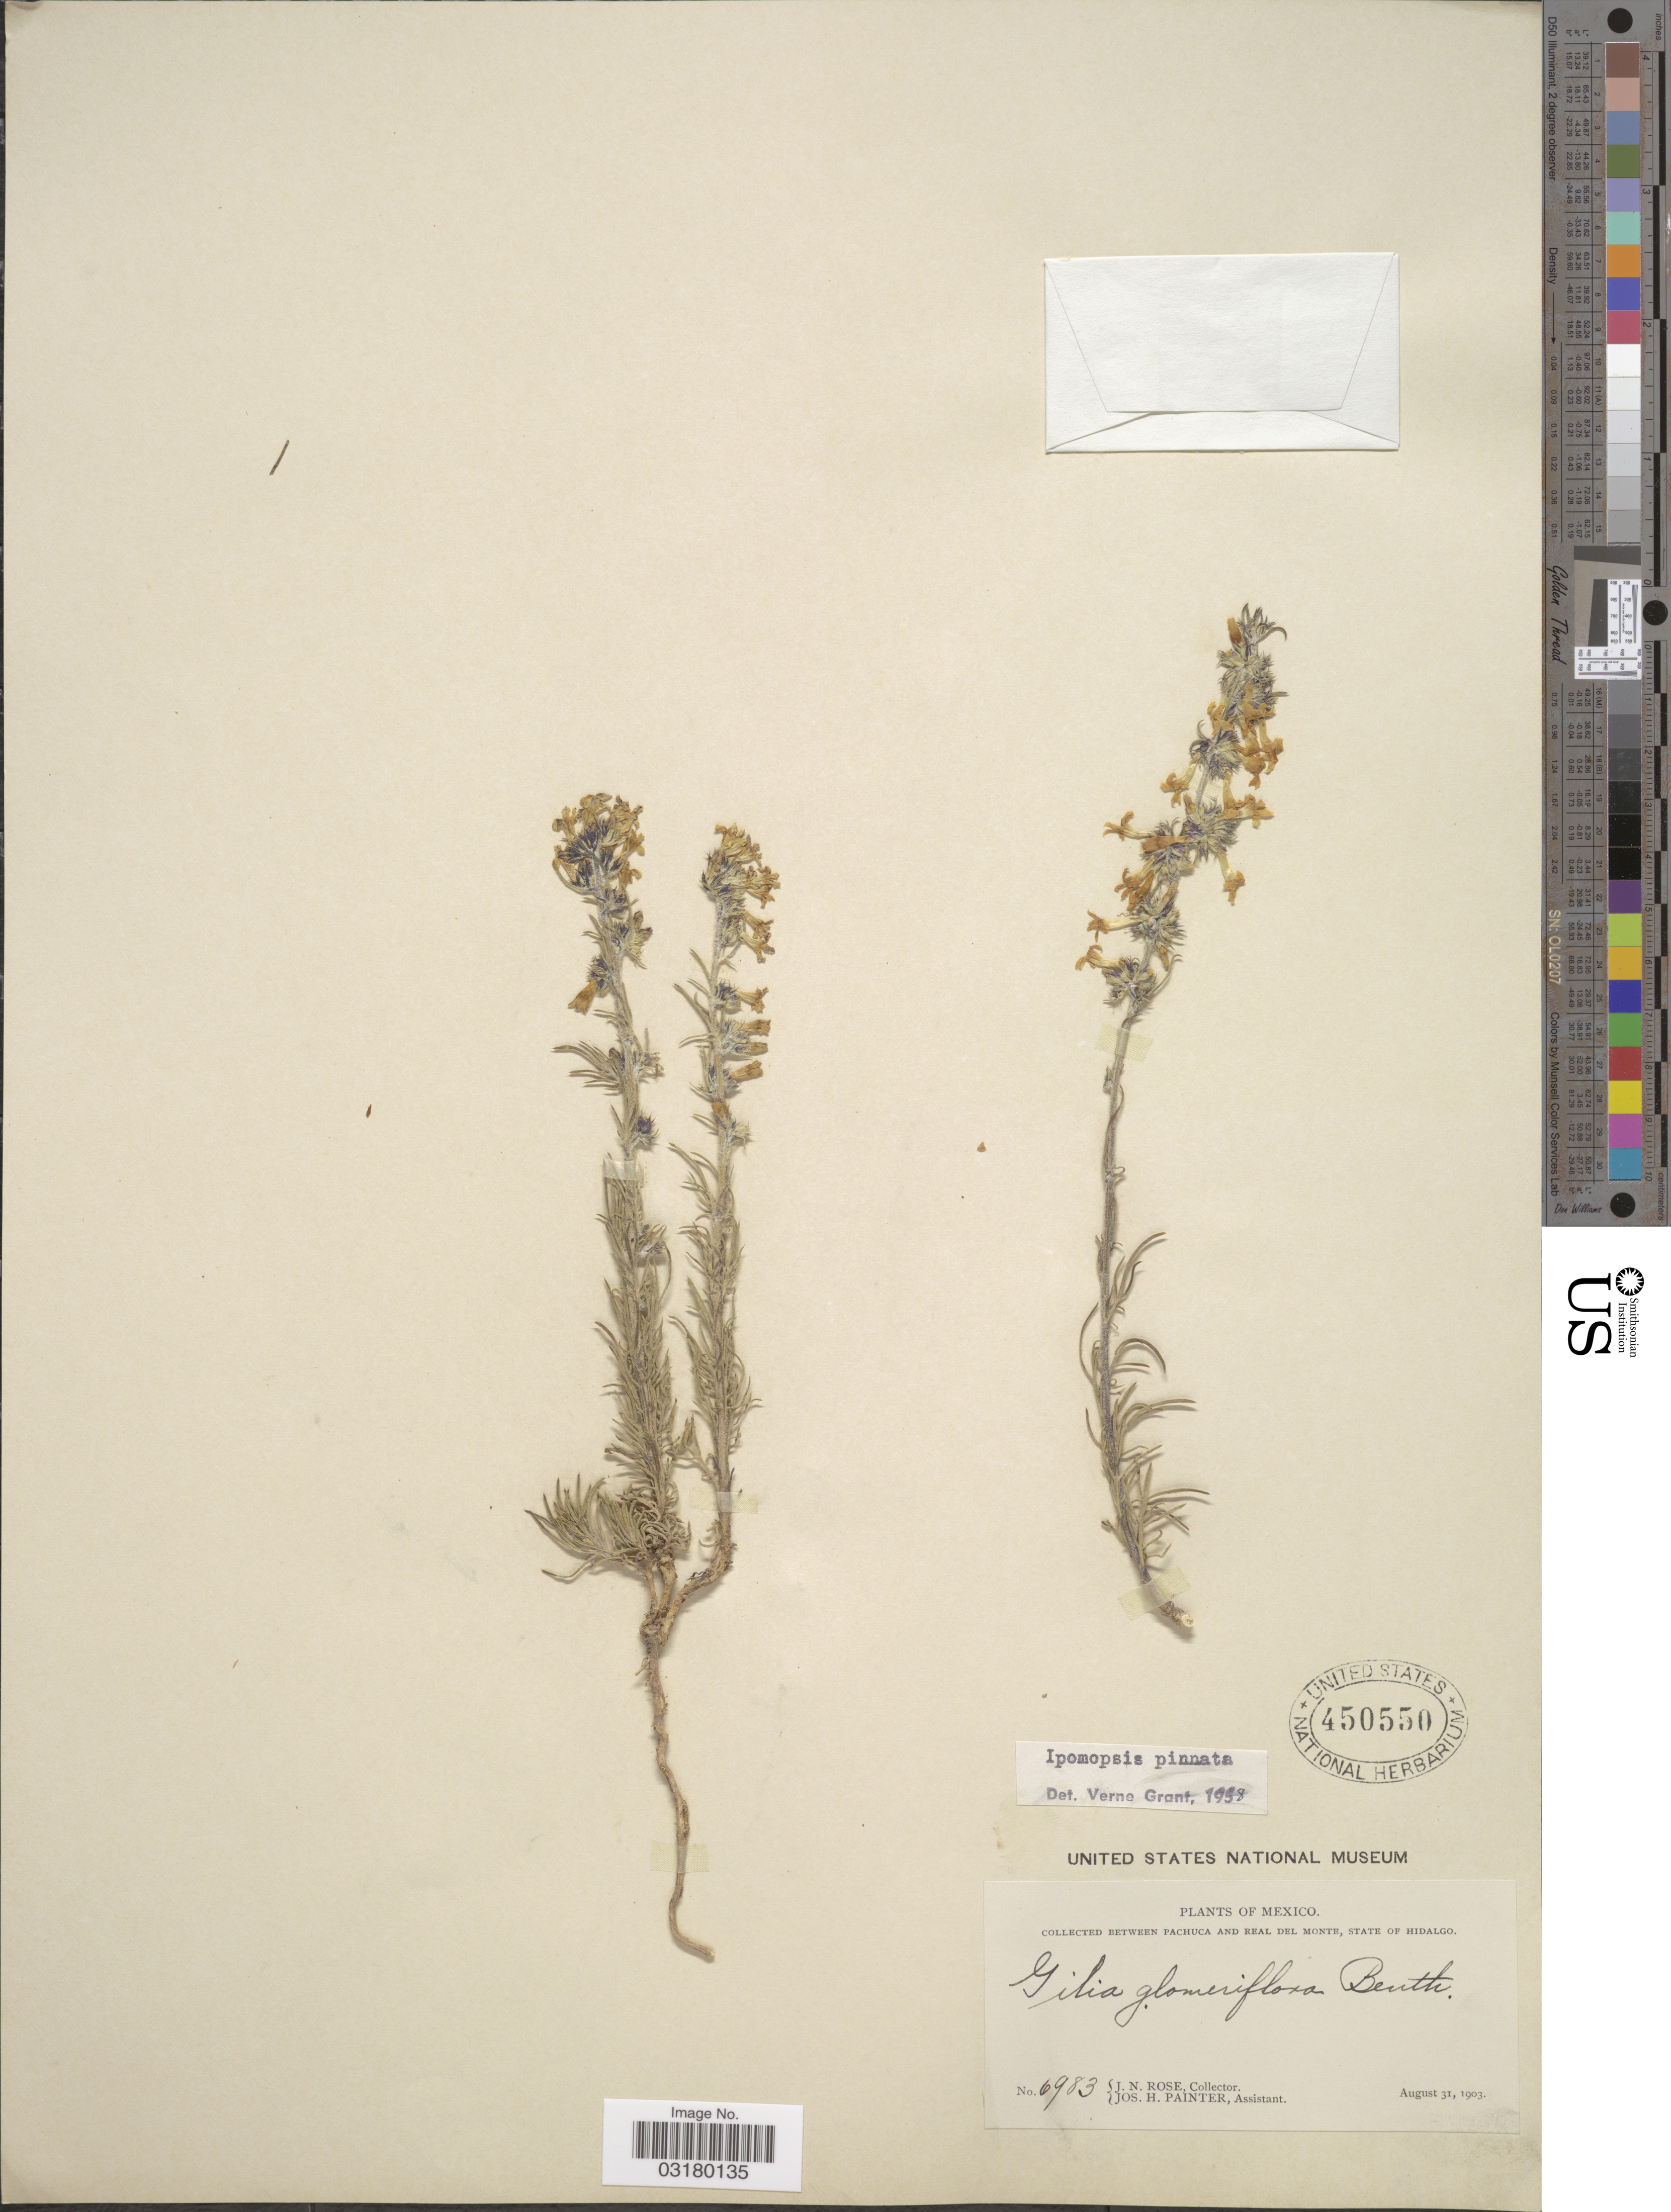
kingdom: Plantae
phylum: Tracheophyta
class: Magnoliopsida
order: Ericales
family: Polemoniaceae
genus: Ipomopsis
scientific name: Ipomopsis pinnata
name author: (Cav.) V.E. Grant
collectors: J. N. Rose & J. H. Painter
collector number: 6983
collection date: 1903-08-31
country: Mexico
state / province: Hidalgo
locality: Between Pachuca and Real del Monte, State of Hidalgo.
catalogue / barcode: US 450550